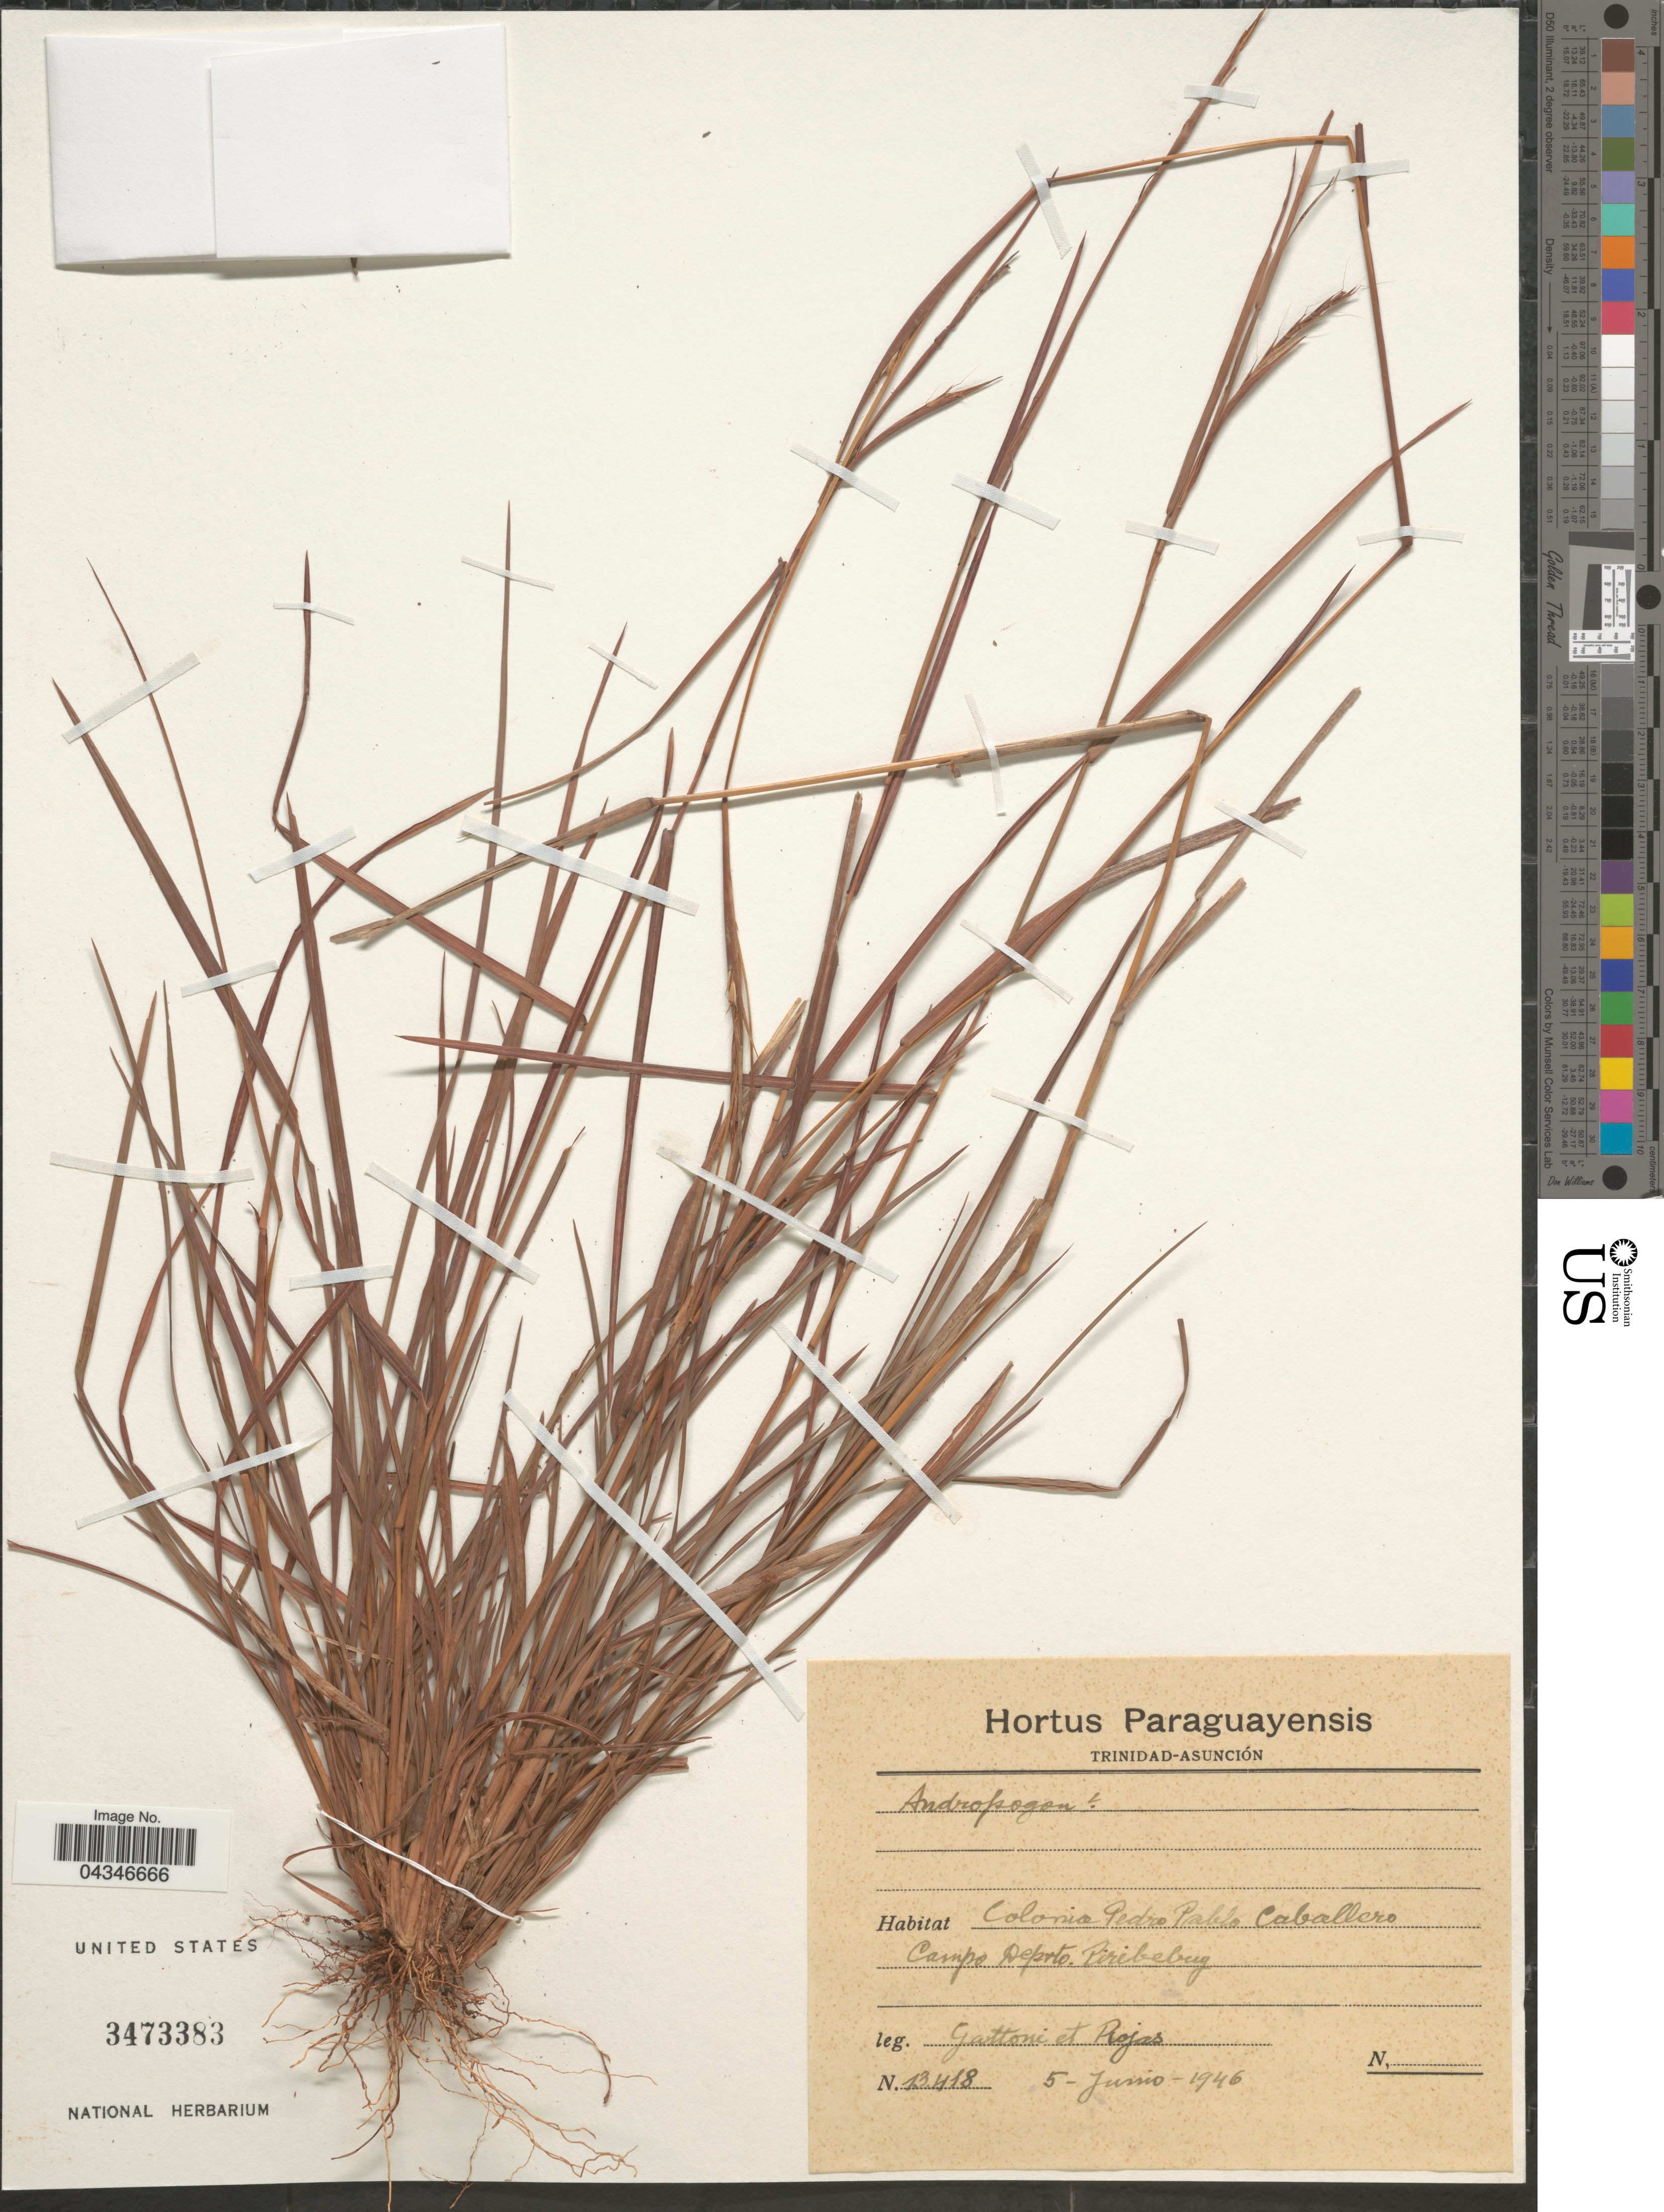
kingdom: Plantae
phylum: Tracheophyta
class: Liliopsida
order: Poales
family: Poaceae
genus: Andropogon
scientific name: Andropogon sp.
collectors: Gattoni & Rojas, --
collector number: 13418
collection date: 1946-06-05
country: Paraguay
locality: Colonia Pedro Pablo Caballero. Campo Deprto. Piribebuy.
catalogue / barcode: US 3473383